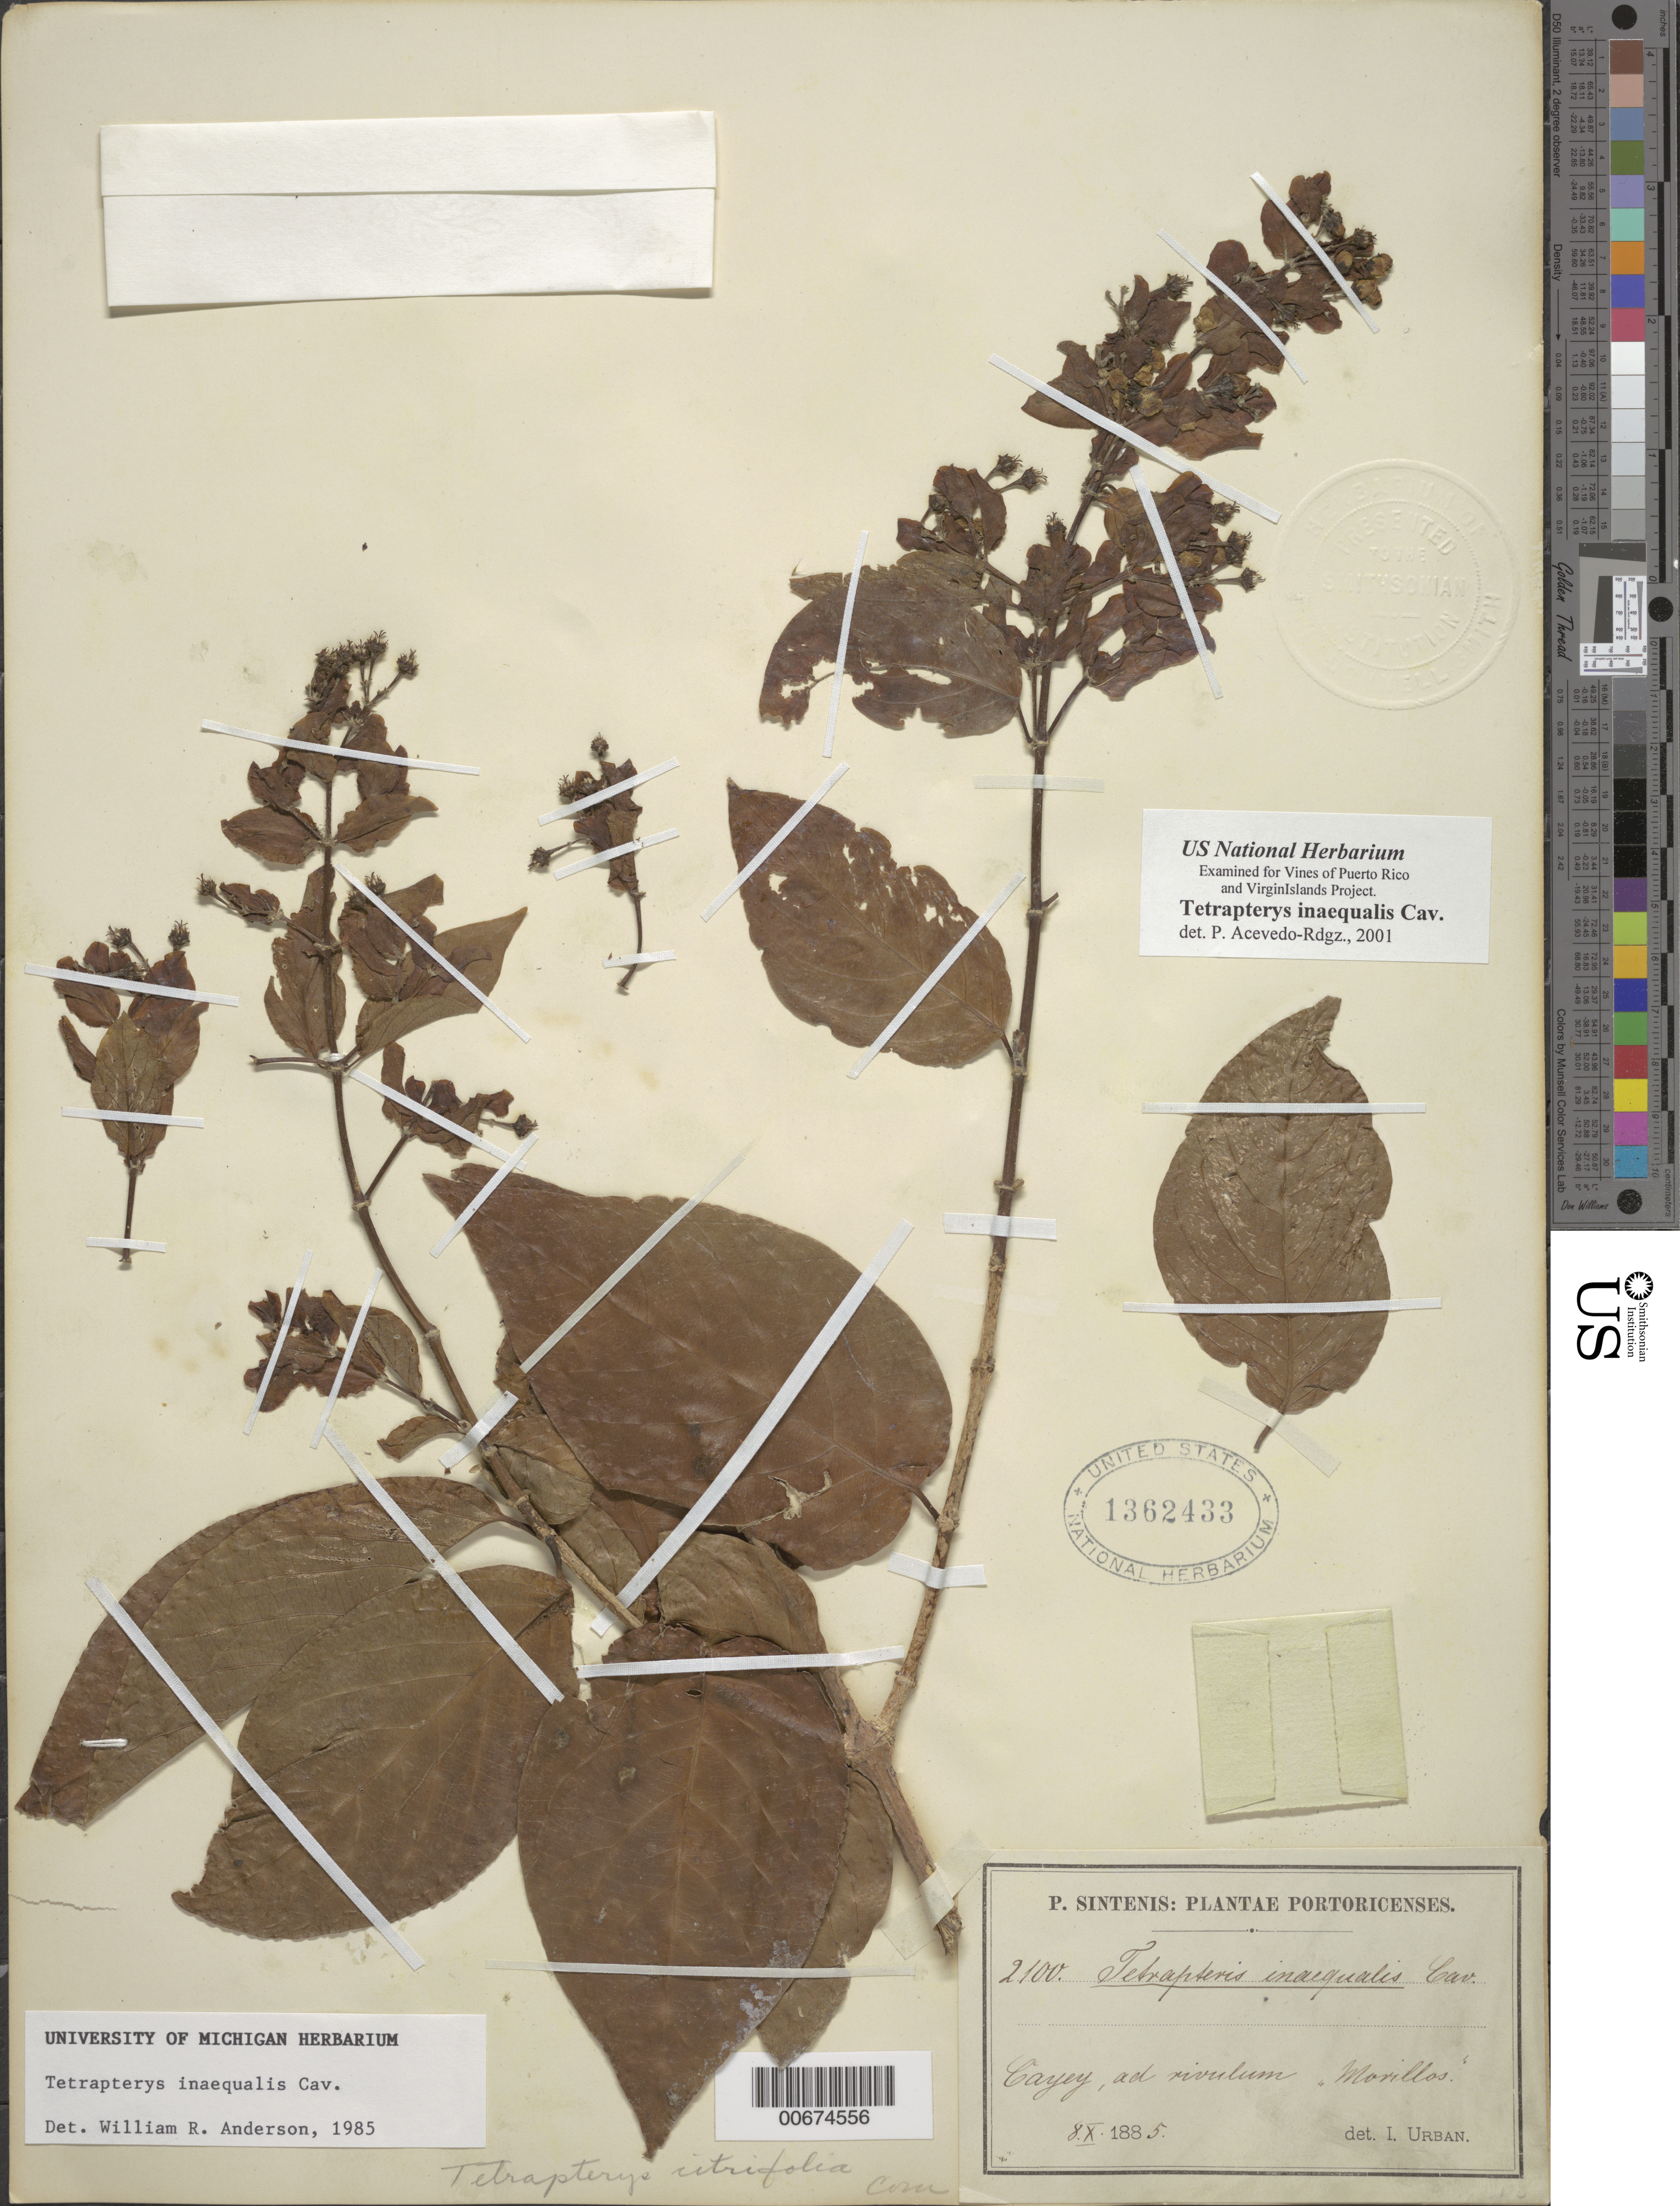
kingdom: Plantae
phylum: Tracheophyta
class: Magnoliopsida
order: Malpighiales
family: Malpighiaceae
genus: Tetrapterys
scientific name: Tetrapterys inaequalis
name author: Cav.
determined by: Acevedo-Rodríguez, P., (BOT), Smithsonian Institution - National Museum of Natural History (UNITED STATES)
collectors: P. Sintenis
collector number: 2100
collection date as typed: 08 Oct 1885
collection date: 1885-10-08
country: Puerto Rico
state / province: Guayama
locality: Cayey, at rivulum Morillos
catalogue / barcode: US 1362433